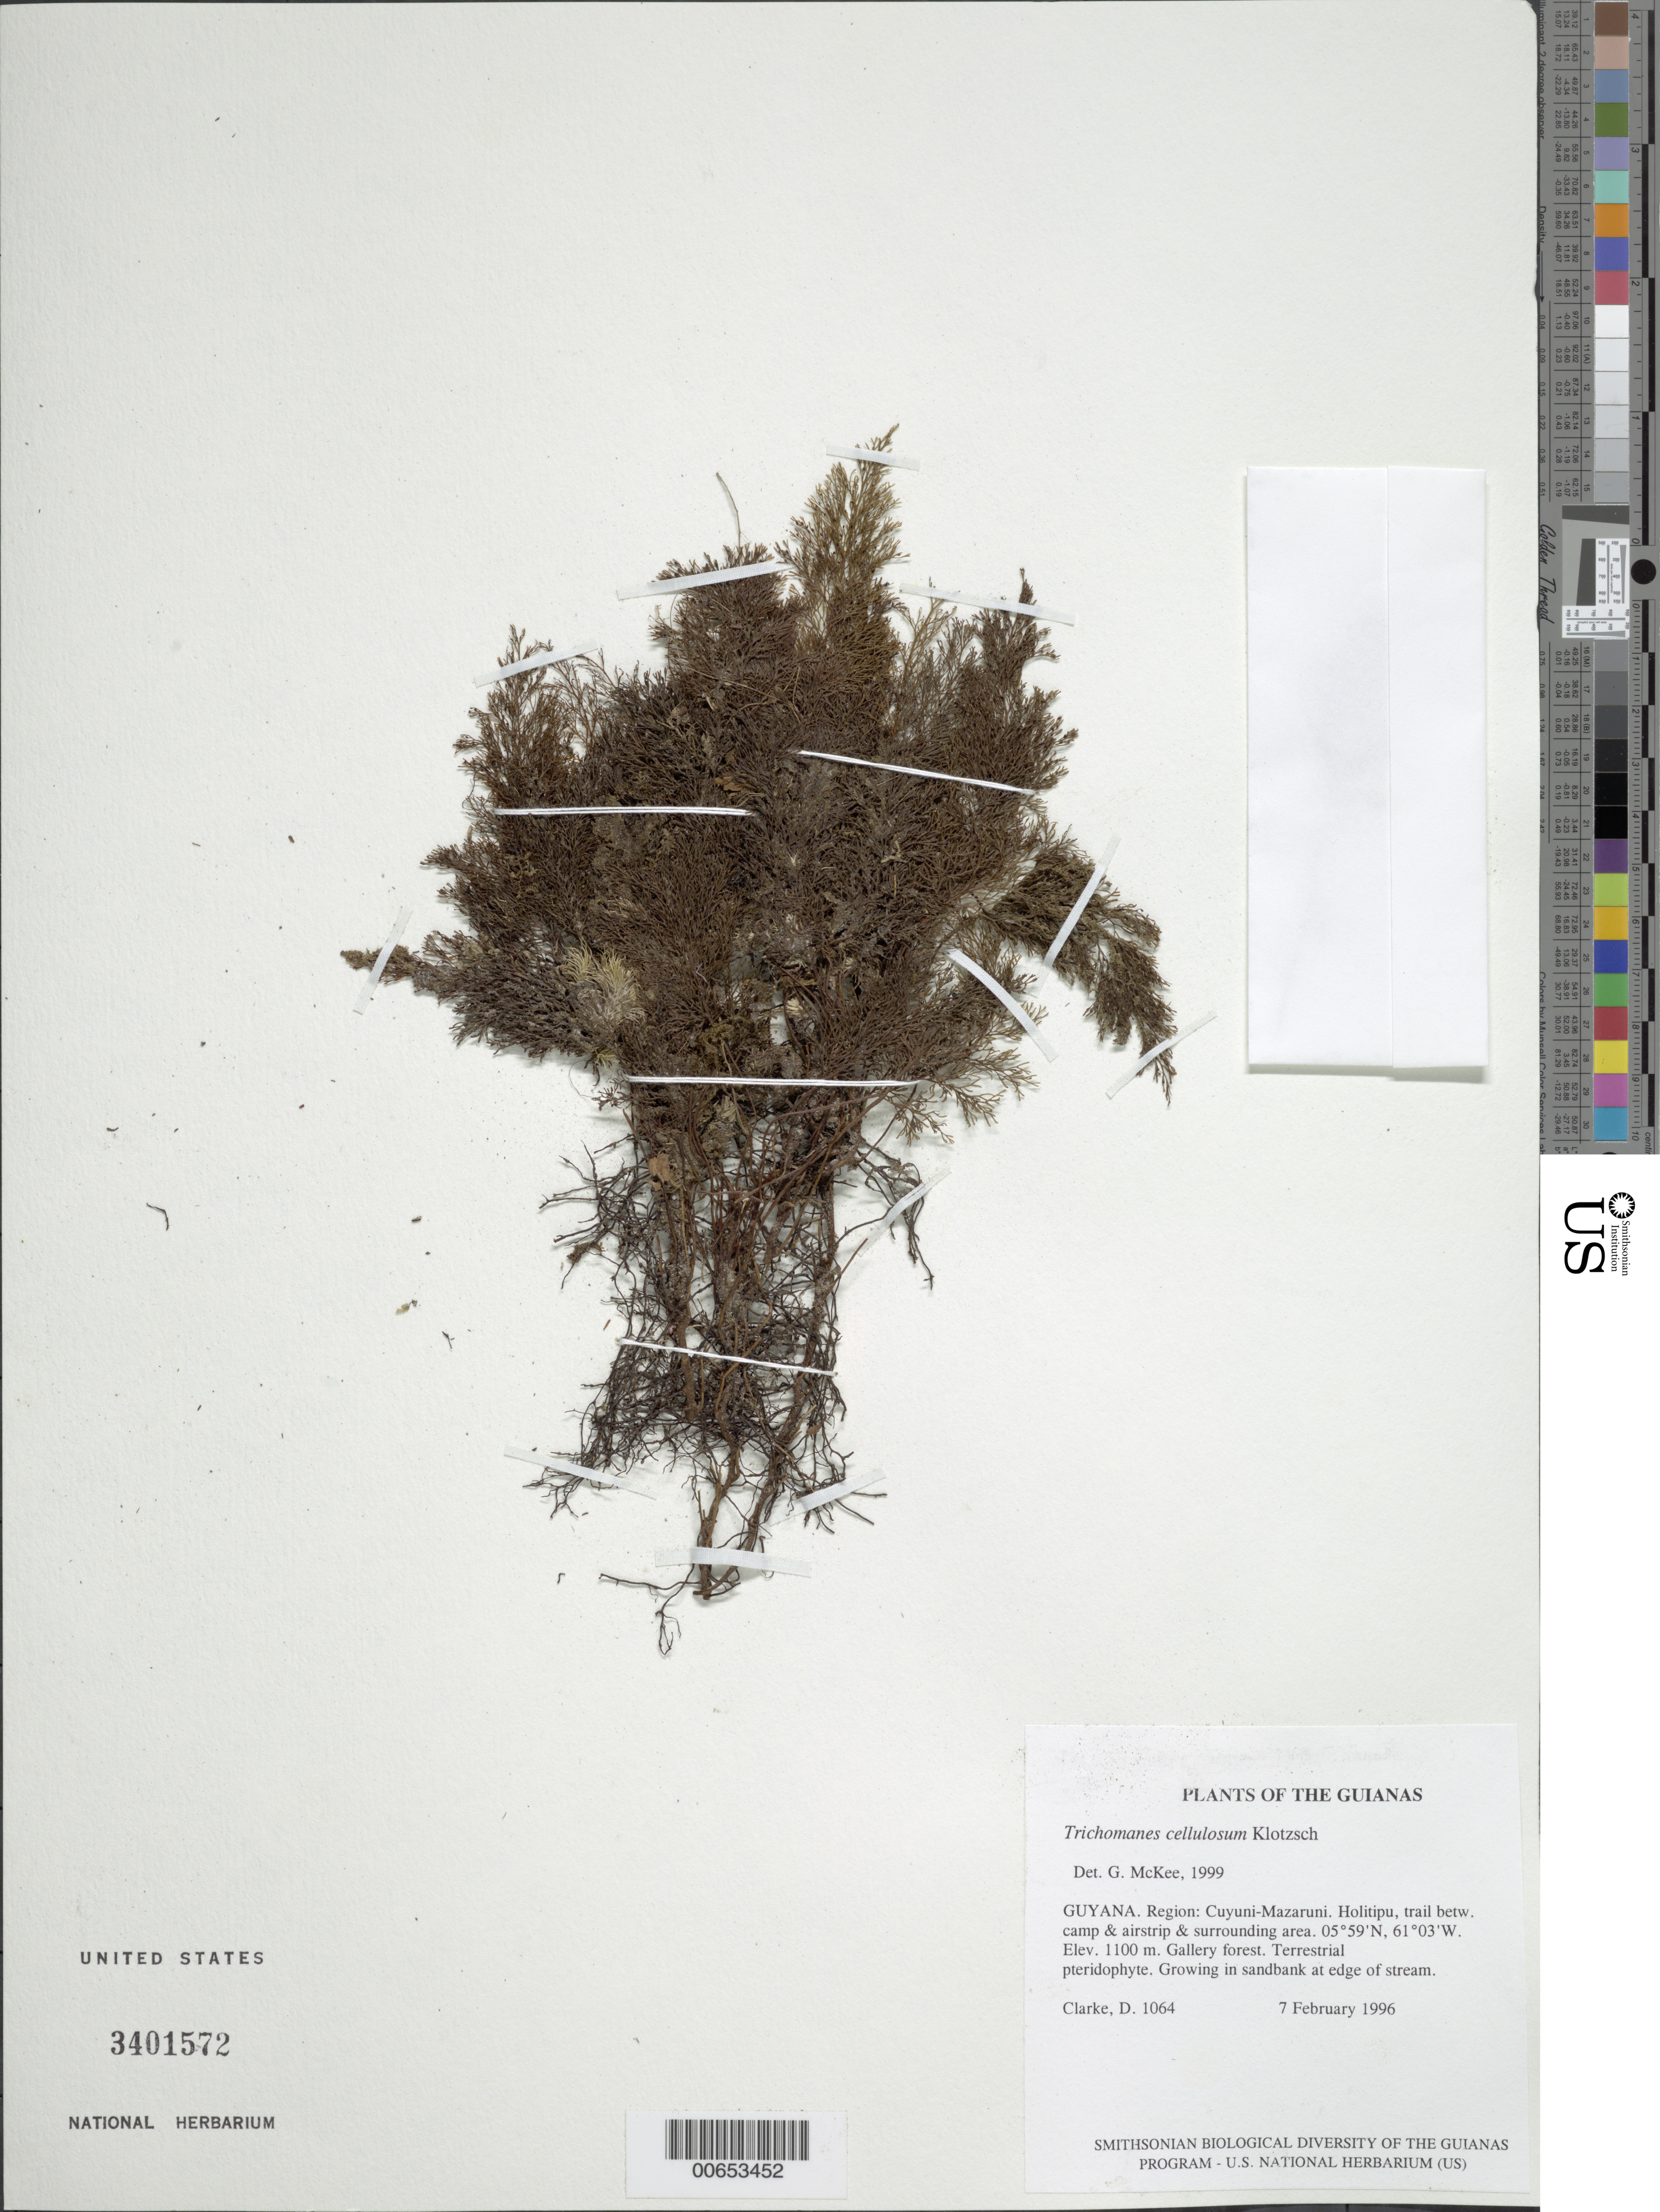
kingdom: Plantae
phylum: Tracheophyta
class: Polypodiopsida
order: Hymenophyllales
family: Hymenophyllaceae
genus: Abrodictyum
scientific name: Abrodictyum cellulosum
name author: (Klotzsch) Ebihara & Dubuisson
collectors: H. D. Clarke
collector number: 1064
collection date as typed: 7 February 1996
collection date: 1996-02-07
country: Guyana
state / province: Cuyuni-Mazaruni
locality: Holitipu, trail between camp & airstrip & surrounding area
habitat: Gallery forest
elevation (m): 1100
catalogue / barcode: US 3401572